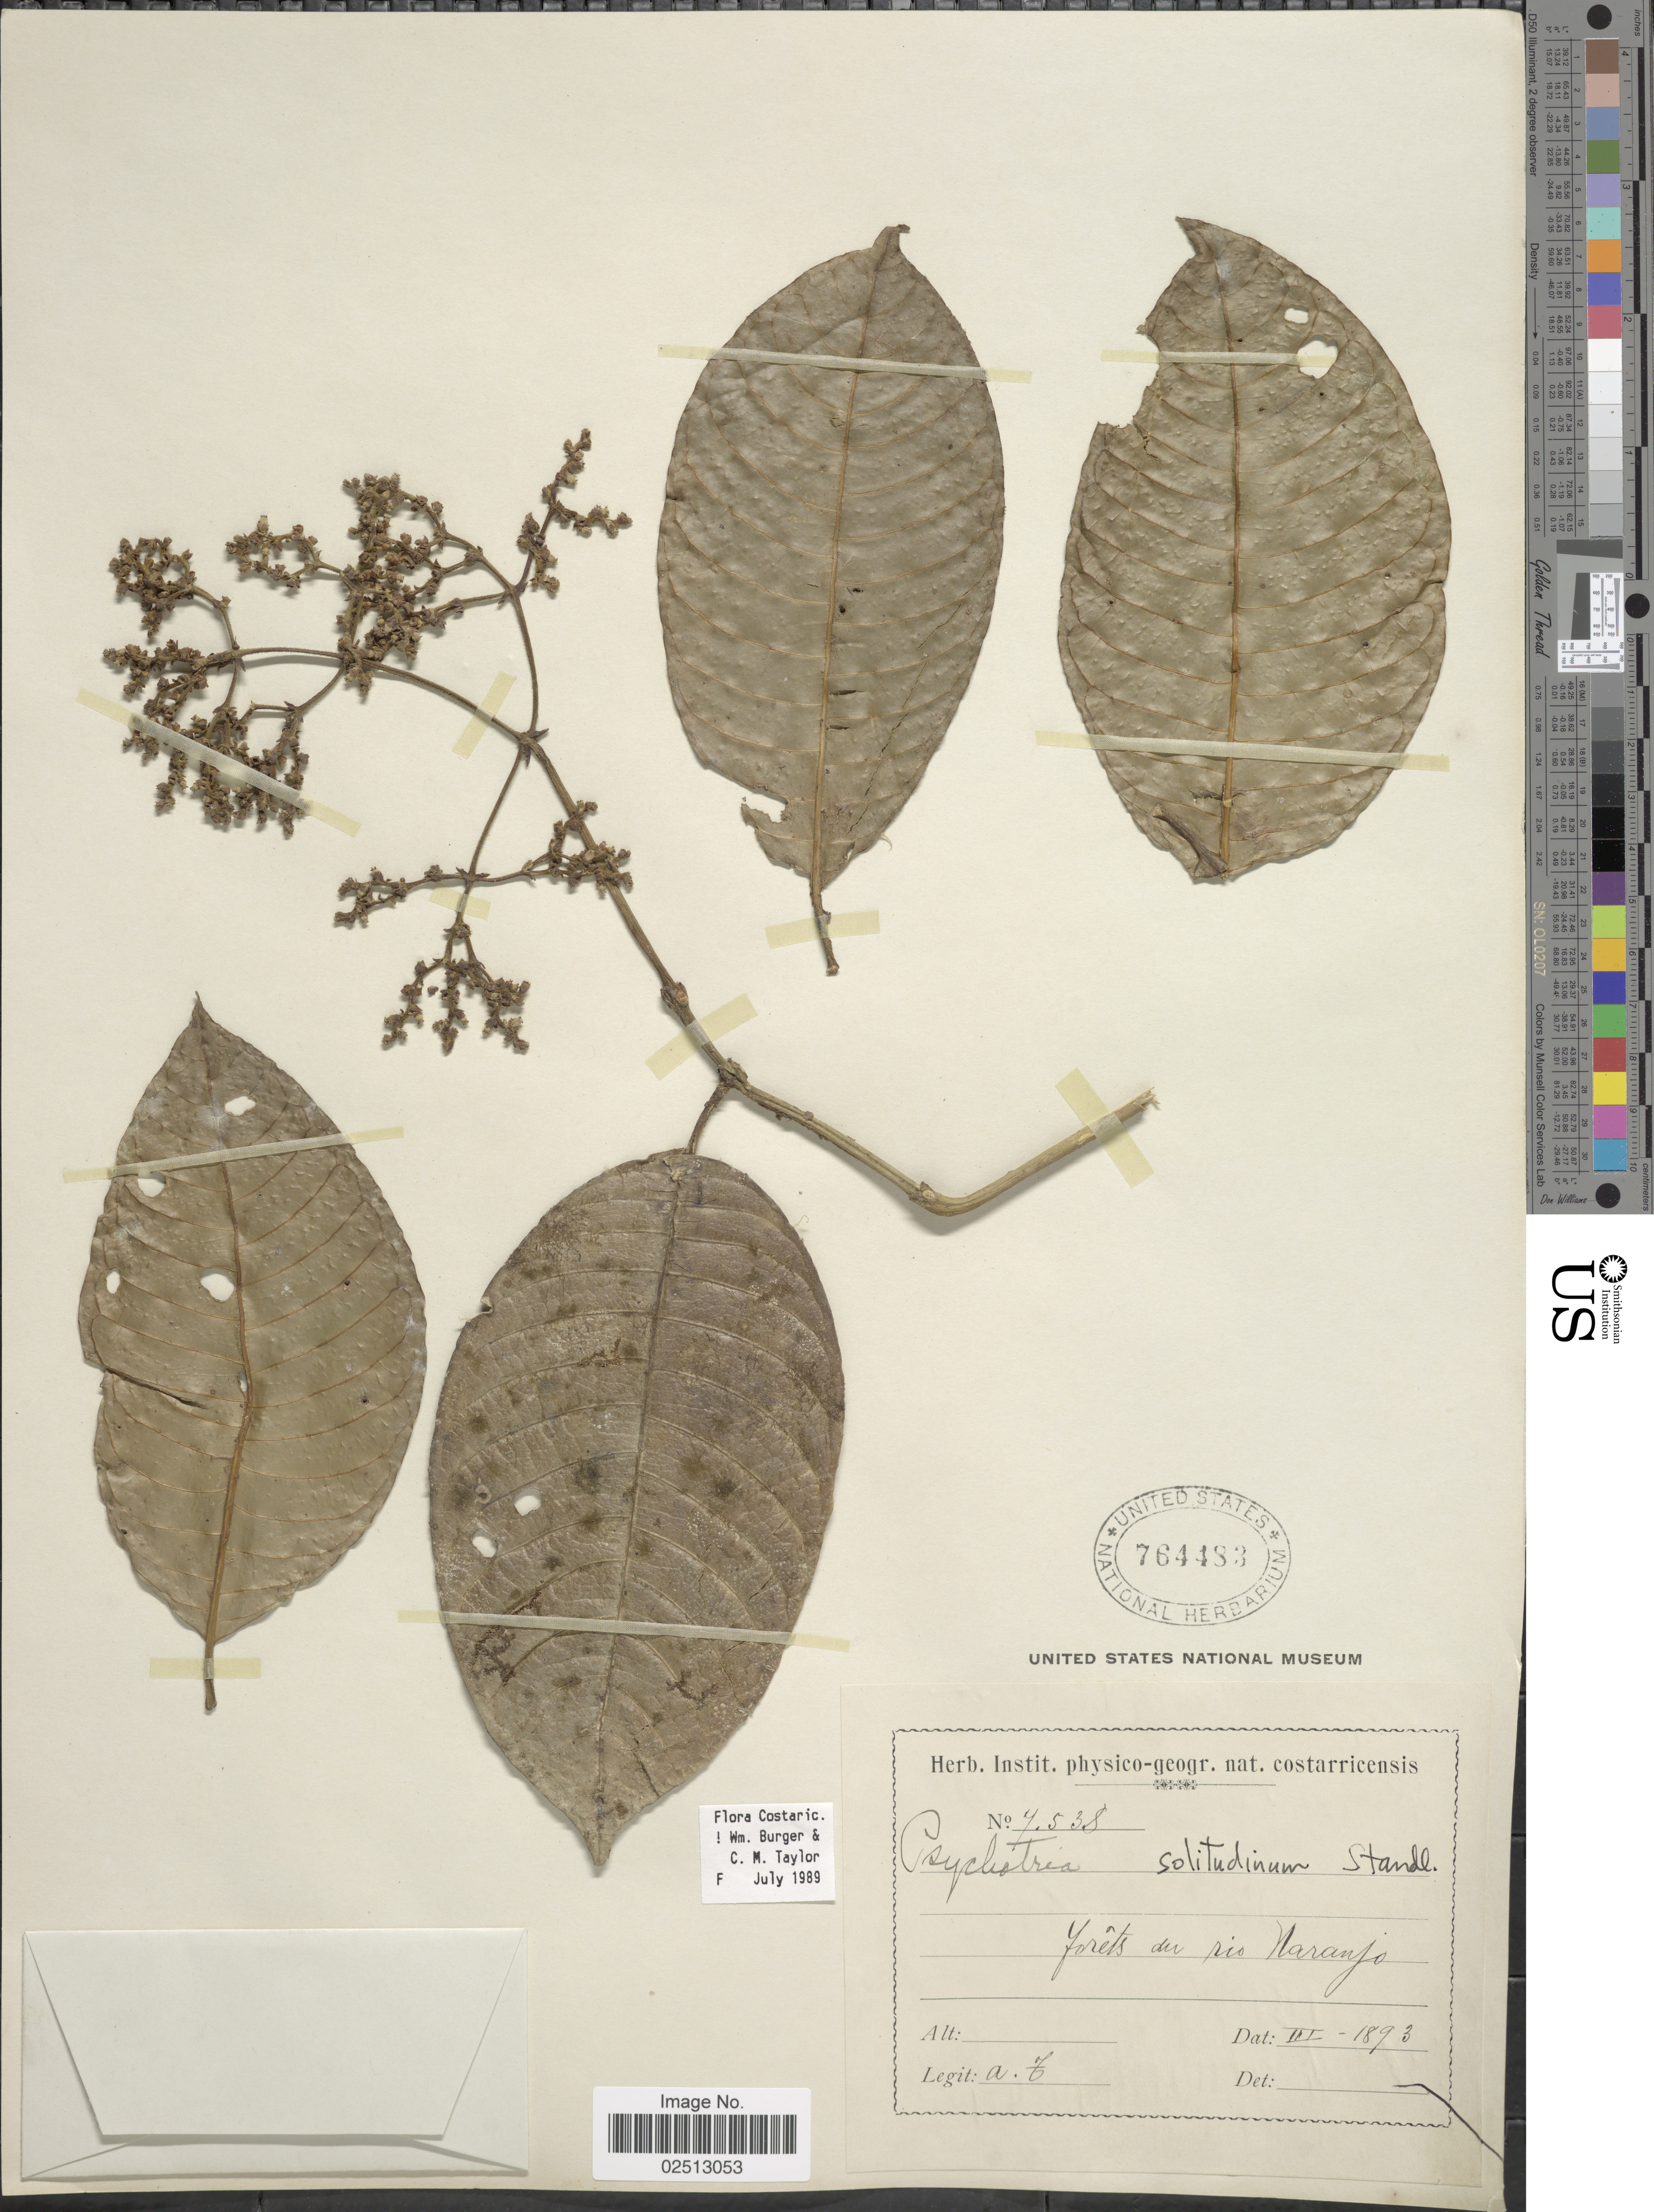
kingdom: Plantae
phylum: Tracheophyta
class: Magnoliopsida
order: Gentianales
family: Rubiaceae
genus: Psychotria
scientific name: Psychotria solitudinum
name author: Standl.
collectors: A. T.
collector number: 7538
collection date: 1893-03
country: Costa Rica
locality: Forets der rio Naranjo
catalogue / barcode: US 764483